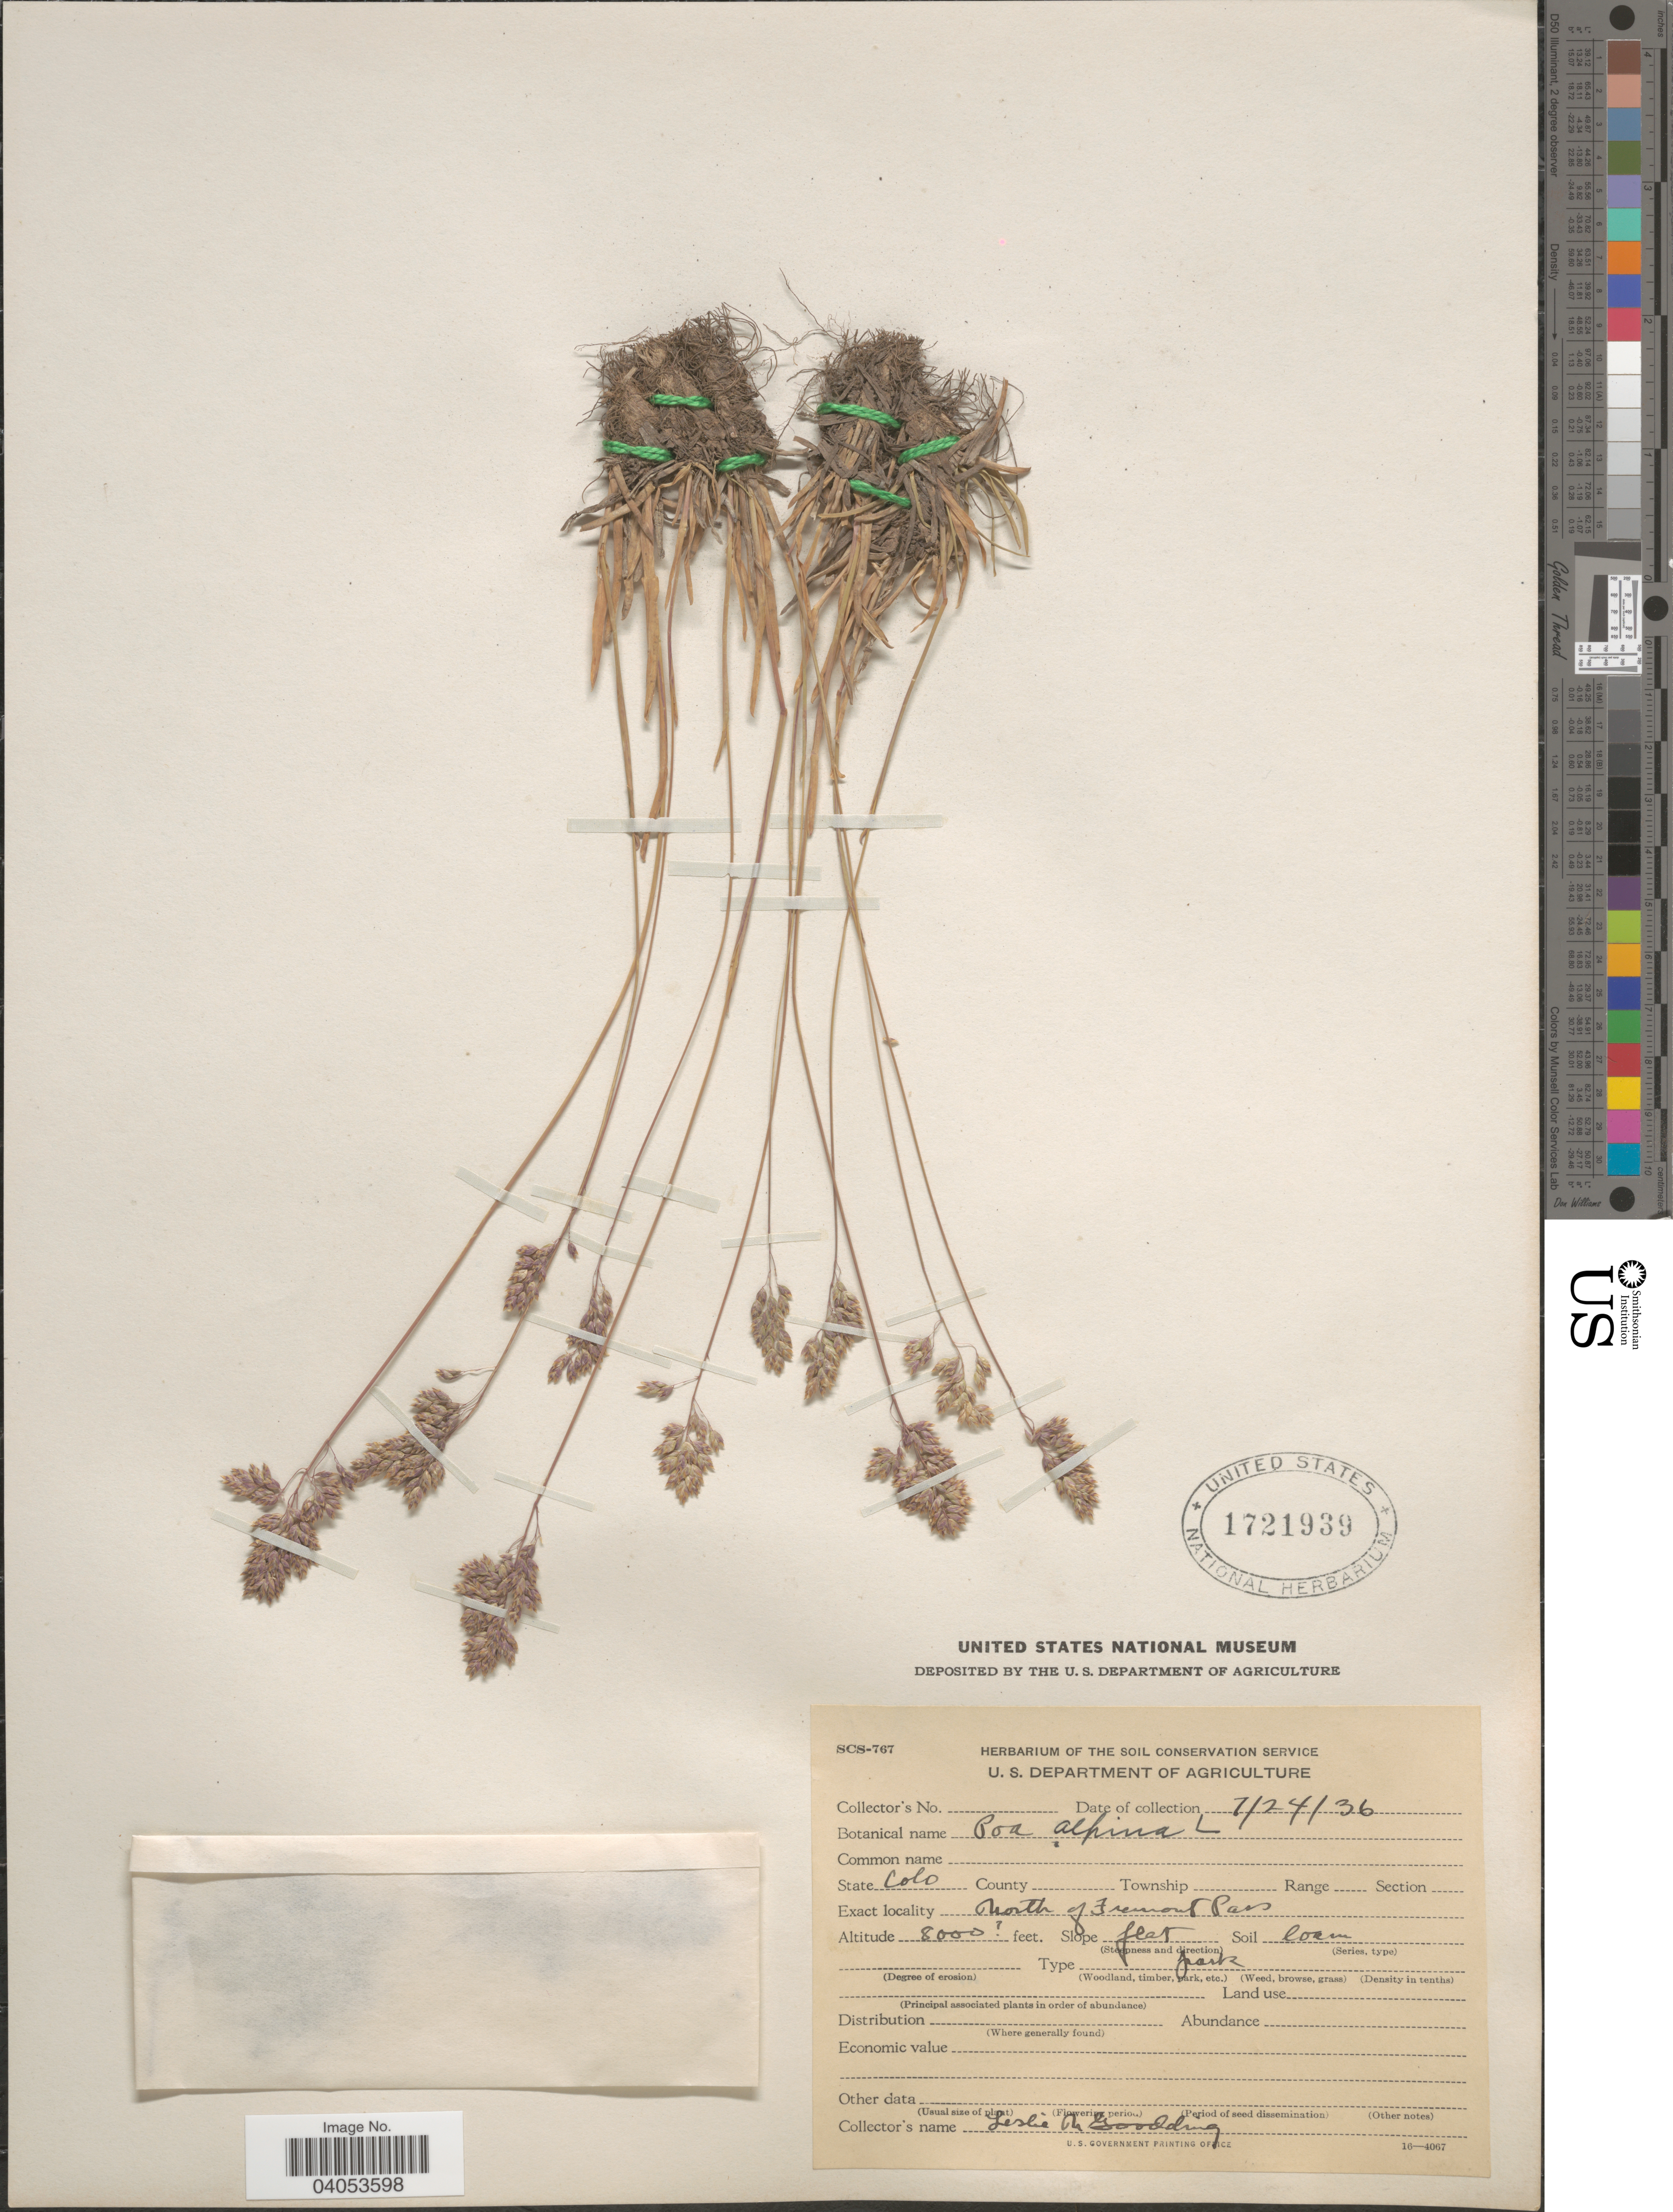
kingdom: Plantae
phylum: Tracheophyta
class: Liliopsida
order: Poales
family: Poaceae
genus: Poa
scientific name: Poa alpina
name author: L.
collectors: L. N. Goodding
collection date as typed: Transcribed d/m/y: 24/7/36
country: United States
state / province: Colorado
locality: North of Fremont Pass.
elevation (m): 2438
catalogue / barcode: US 1721939